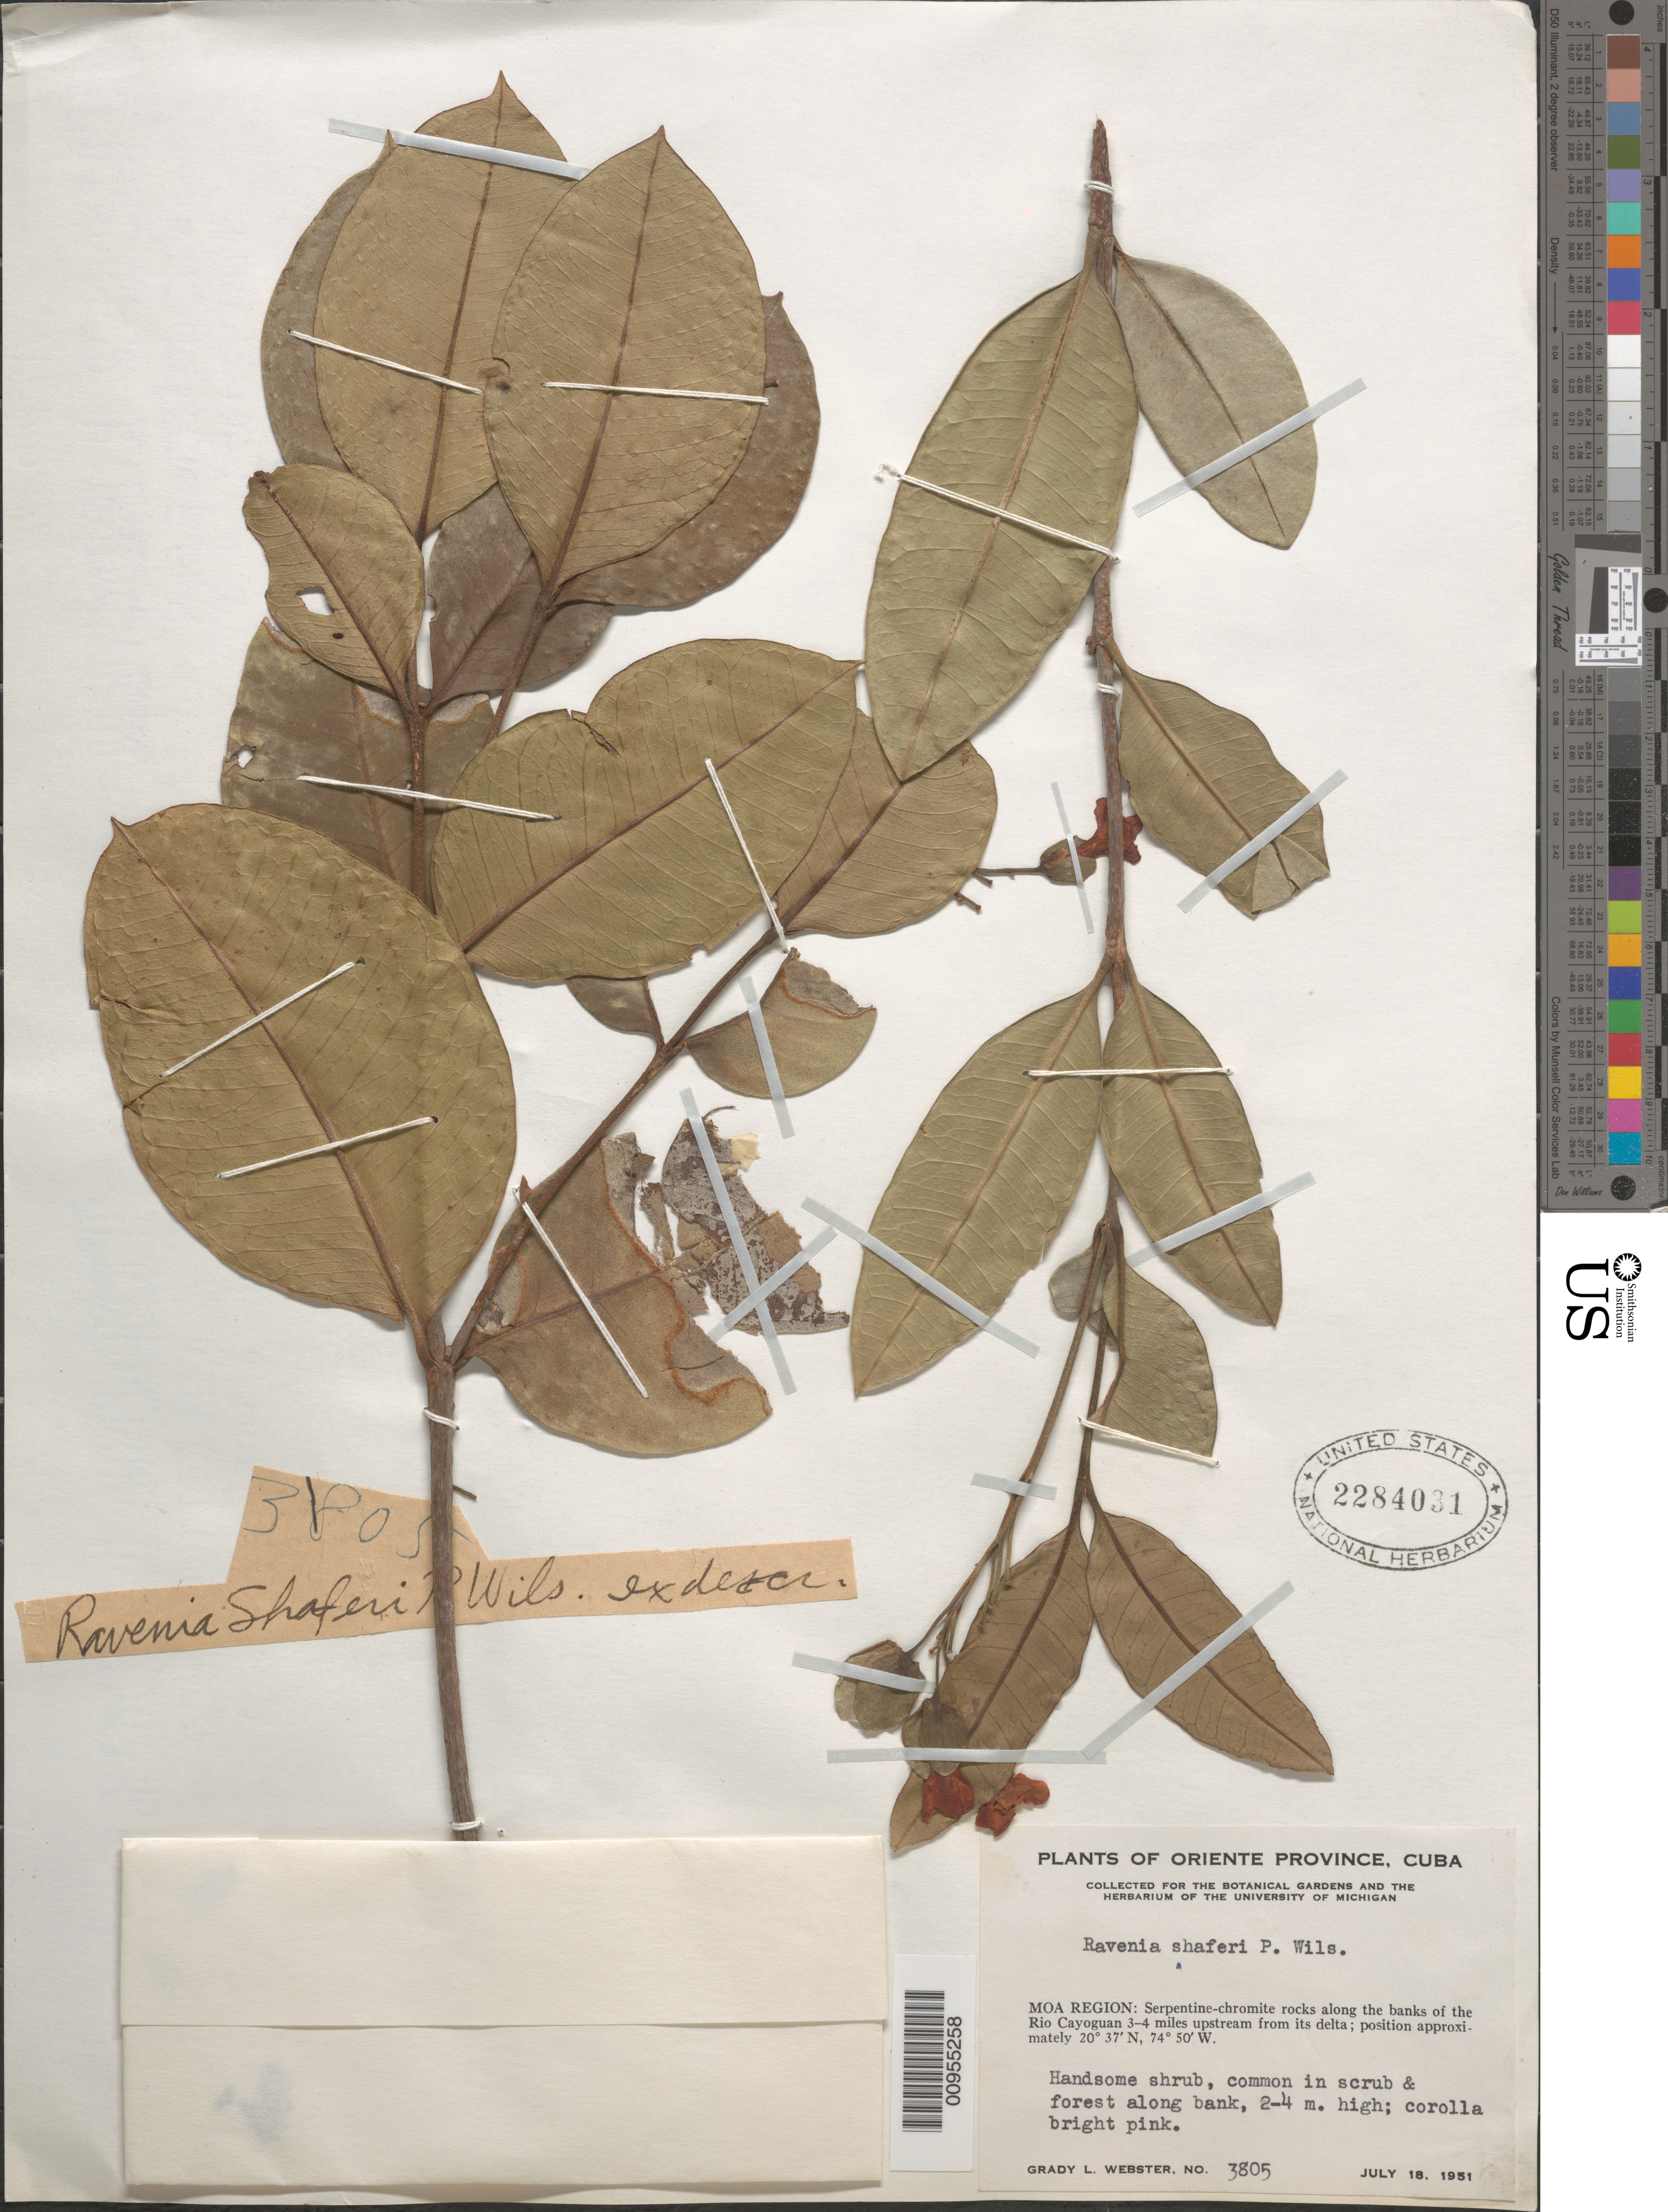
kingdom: Plantae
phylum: Tracheophyta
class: Magnoliopsida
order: Sapindales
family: Rutaceae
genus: Ravenia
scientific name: Ravenia shaferi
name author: P. Wilson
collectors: G. L. Webster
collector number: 3805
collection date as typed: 18 Jul 1951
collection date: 1951-07-18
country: Cuba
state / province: Moa Region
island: Cuba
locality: Rio Cayoguan, 3-4 mi upstream from its delta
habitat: Serpentine-chromite rocks along the banks of the Rio Cayoguan.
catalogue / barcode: US 2284031